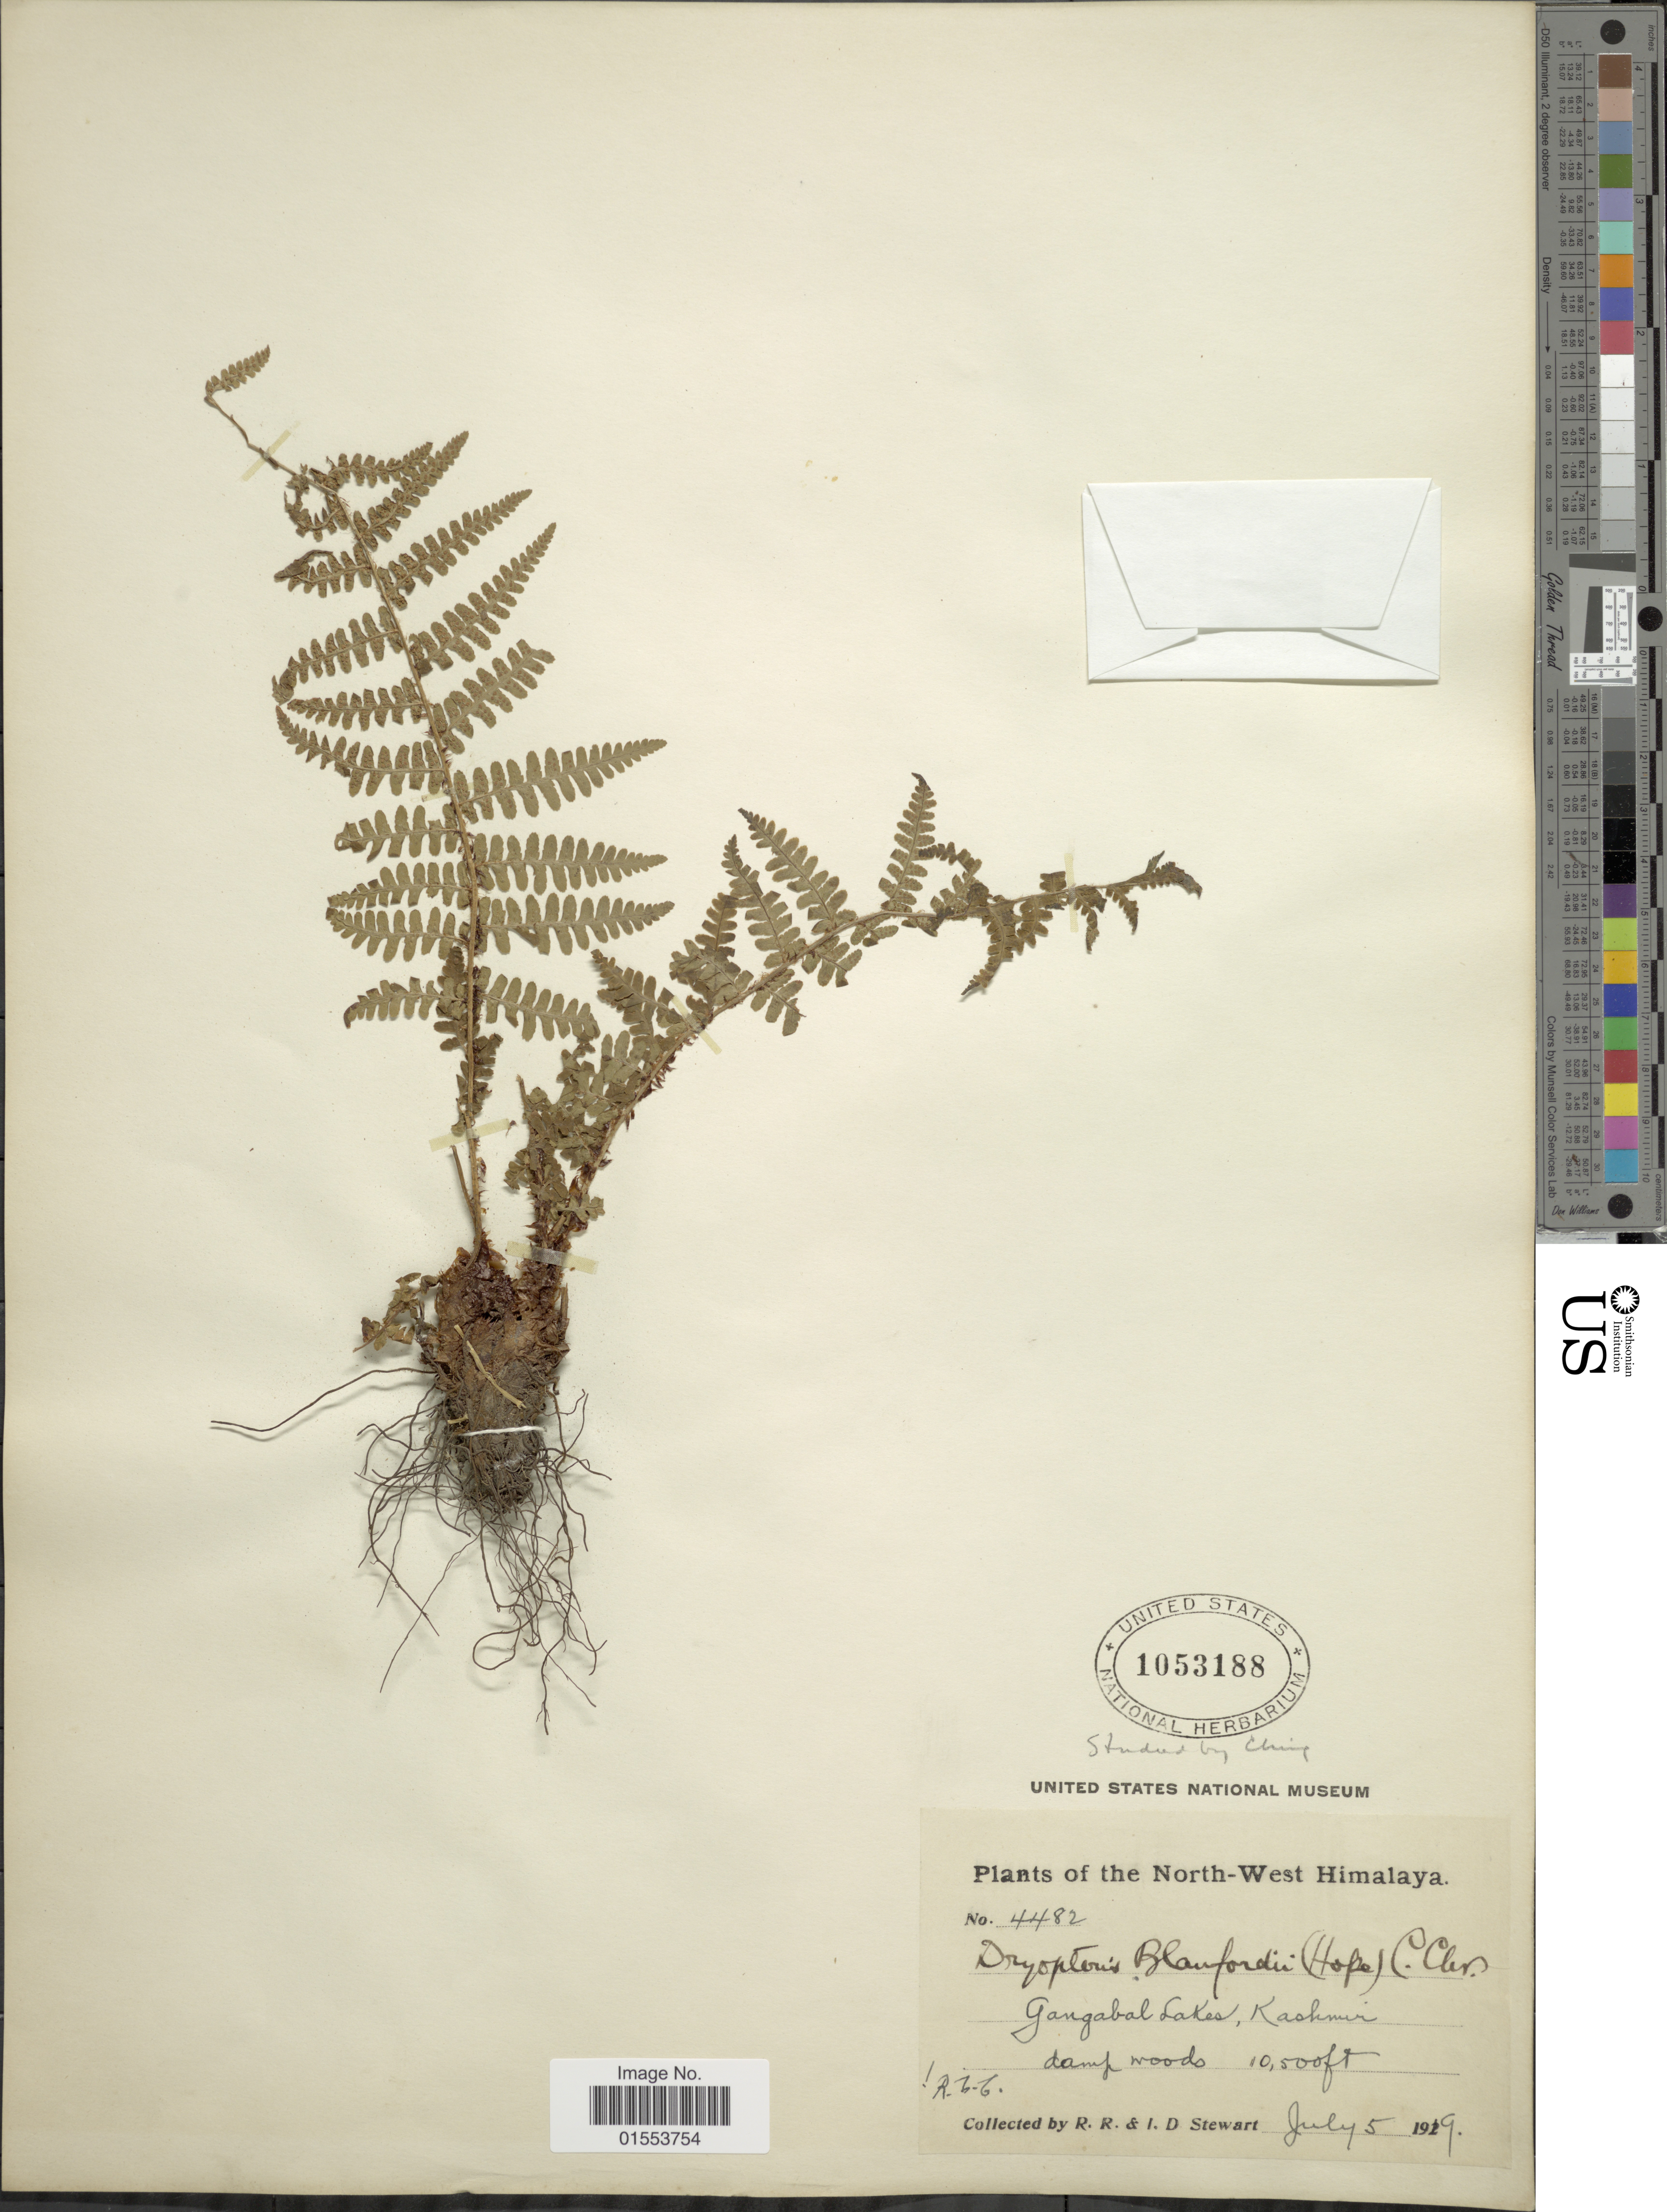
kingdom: Plantae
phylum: Tracheophyta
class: Polypodiopsida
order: Polypodiales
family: Dryopteridaceae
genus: Dryopteris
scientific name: Dryopteris blanfordii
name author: (C. Hope) C. Chr.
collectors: R. R. Stewart & I. Stewart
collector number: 4482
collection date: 1919-07-05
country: India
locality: North-West Himalaya, Gangabal Lakes,Kashmir.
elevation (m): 3200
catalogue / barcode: US 1053188